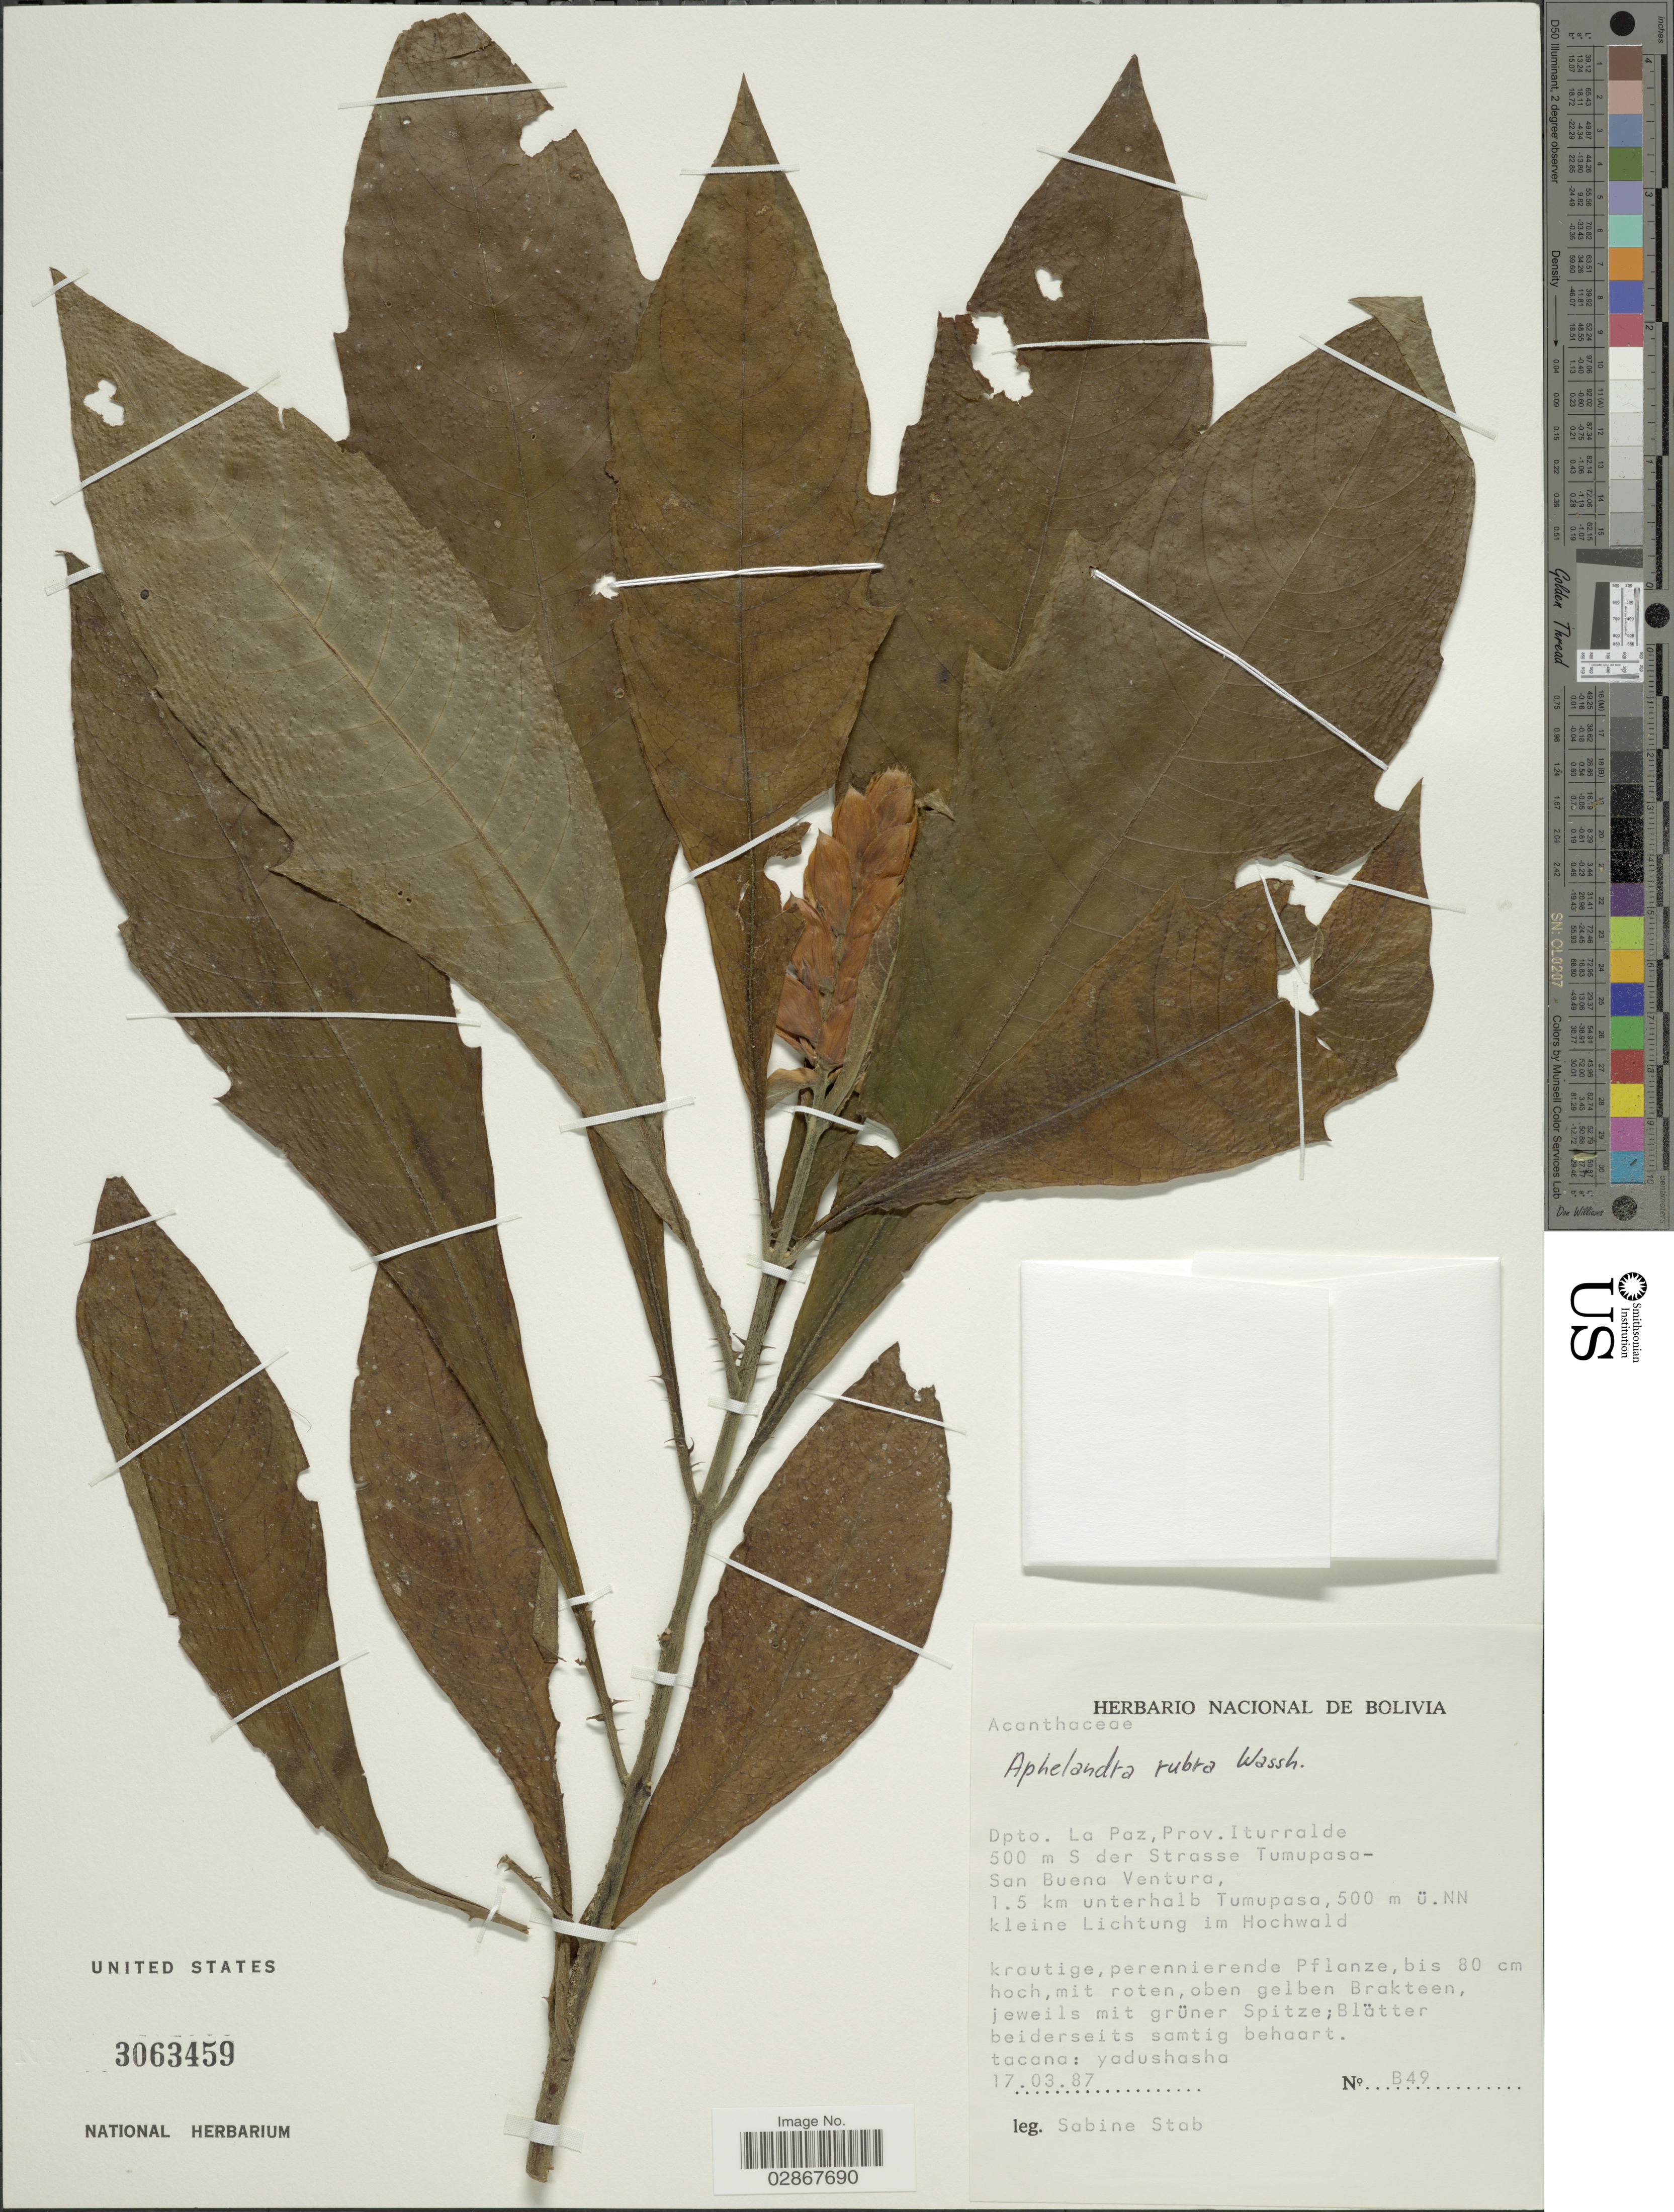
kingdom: Plantae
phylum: Tracheophyta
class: Magnoliopsida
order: Lamiales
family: Acanthaceae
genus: Aphelandra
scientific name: Aphelandra rubra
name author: Wassh.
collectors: S. Stab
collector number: B49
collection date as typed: Transcribed d/m/y: 17/3/87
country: Bolivia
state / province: La Paz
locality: Dpto. La Paz, prov. Iturralde. 500 m S der Strasse Tumupasa-San Buena Ventura, 1.5 km unterhalb Tumupasa.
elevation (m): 500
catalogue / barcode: US 3063459